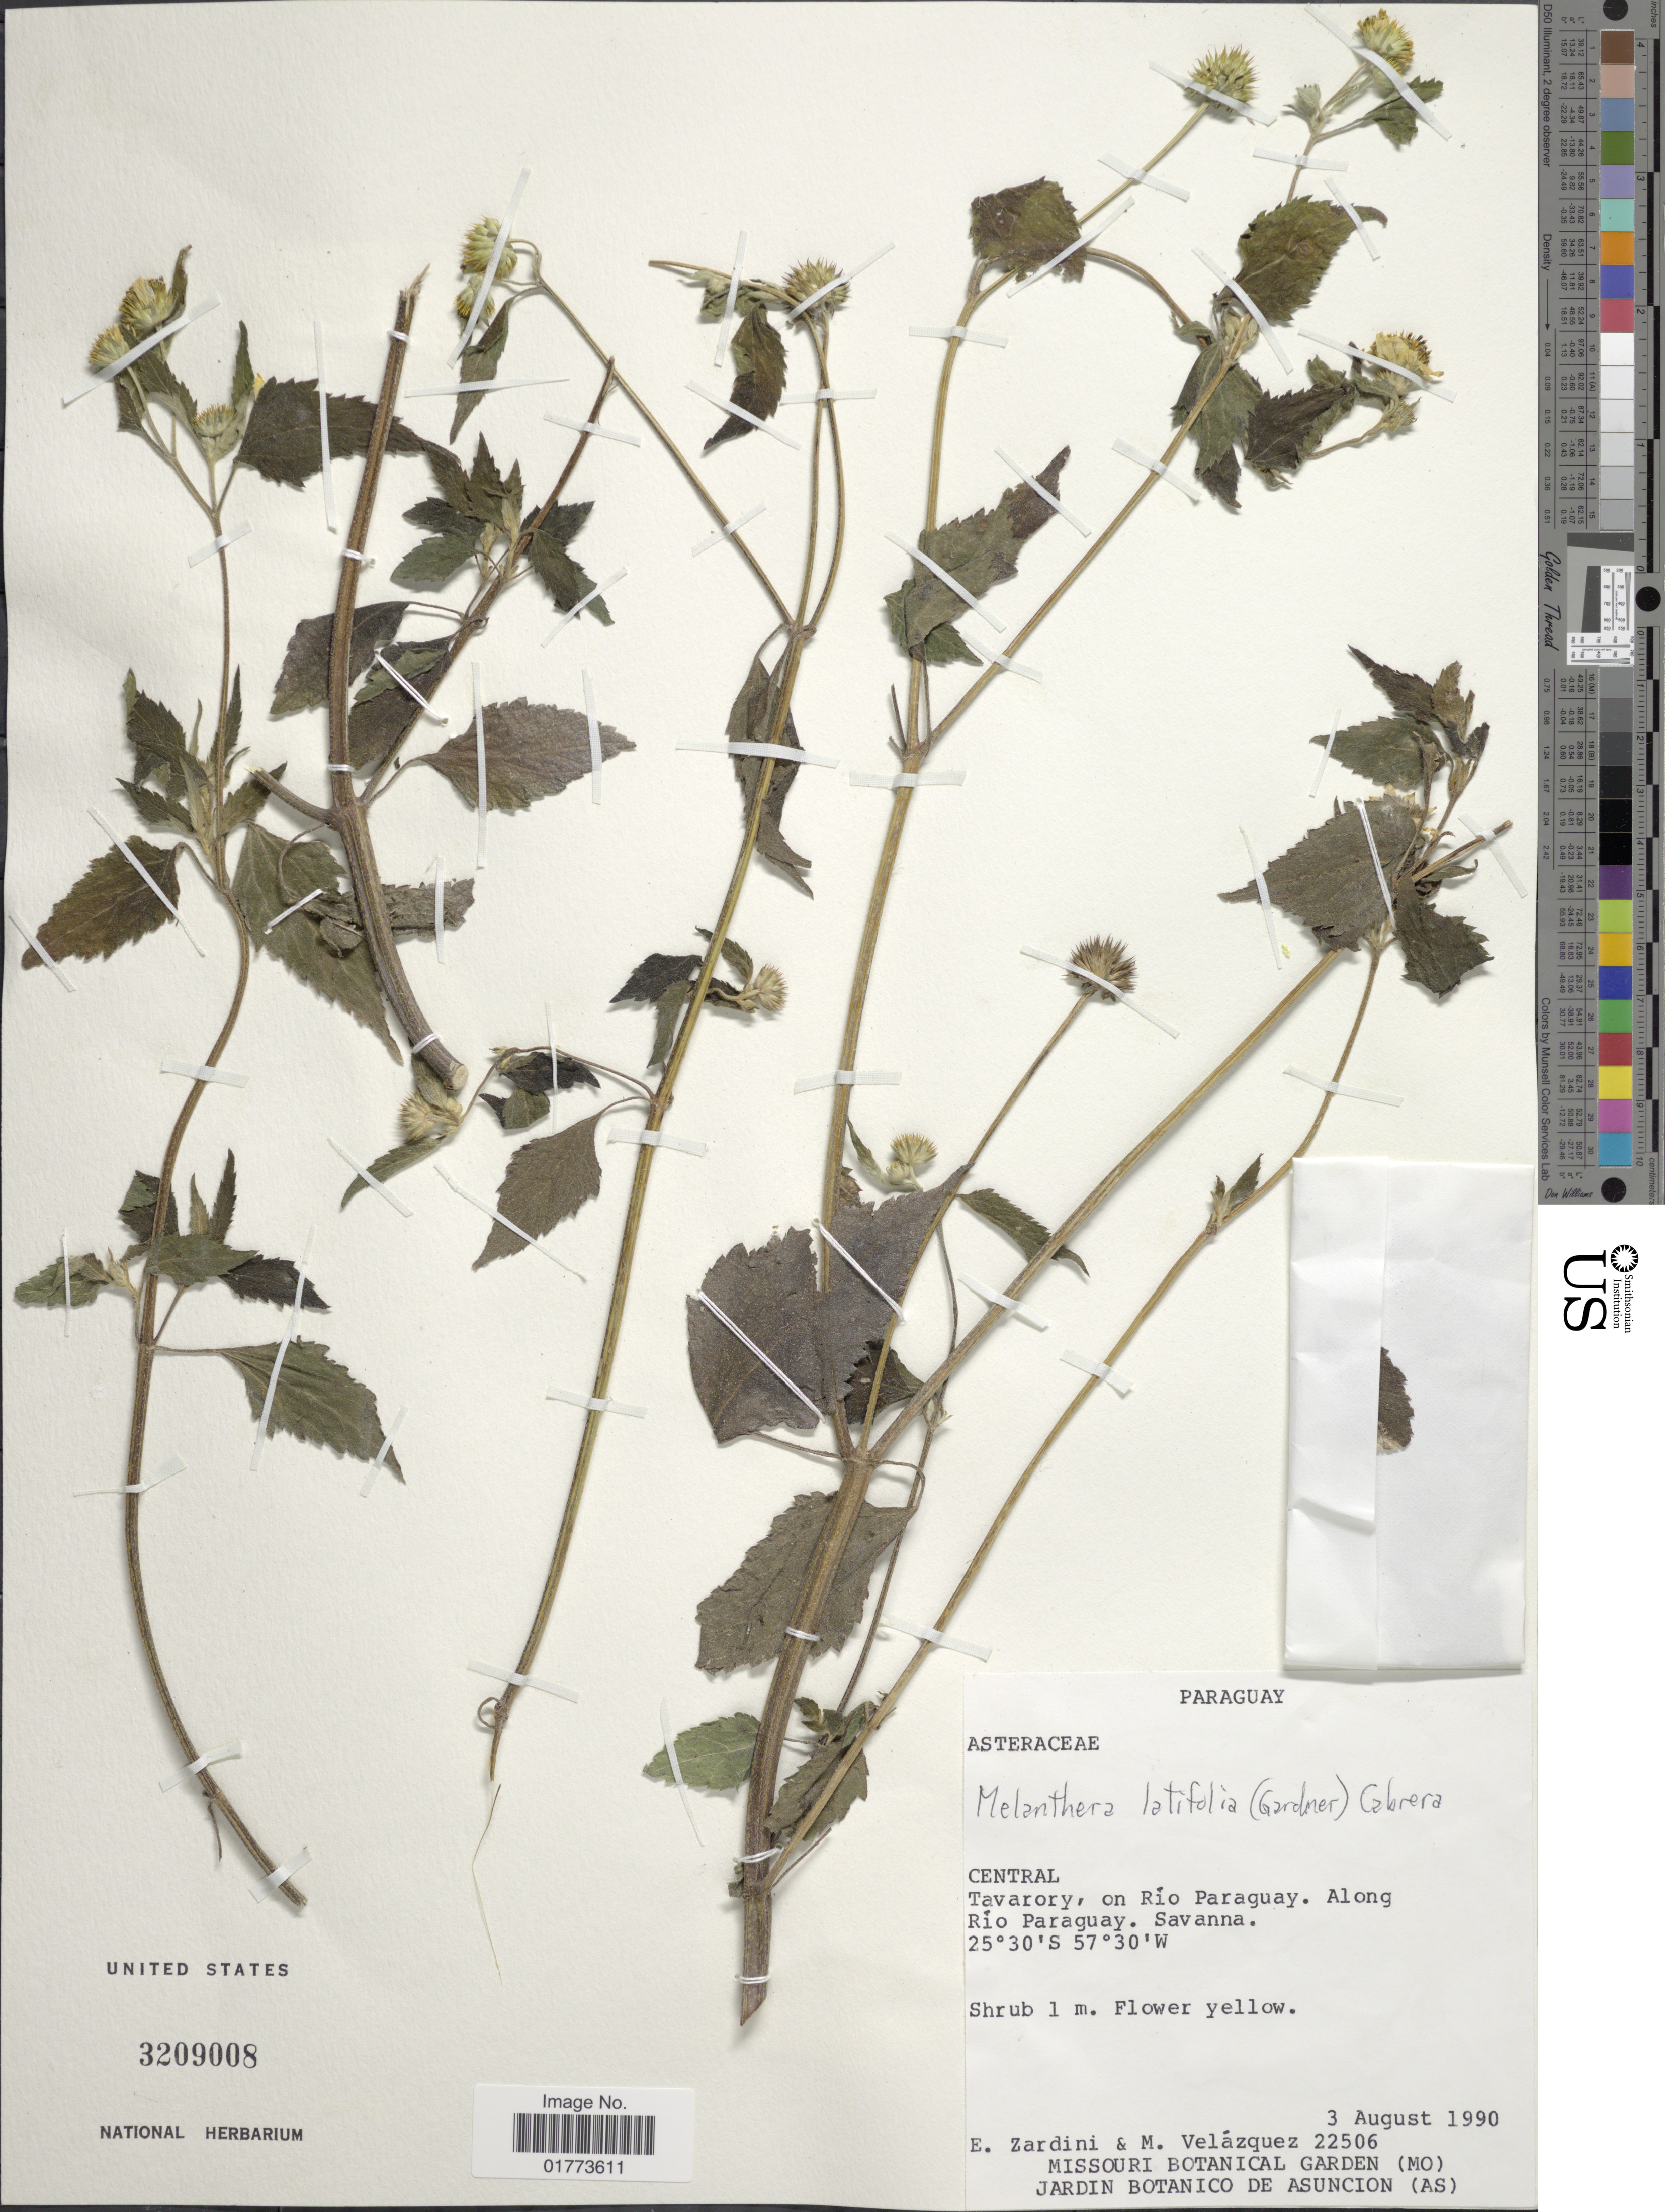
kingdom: Plantae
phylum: Tracheophyta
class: Magnoliopsida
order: Asterales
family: Asteraceae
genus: Melanthera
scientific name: Melanthera latifolia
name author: (Gardner)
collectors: E. M. Zardini & M. Velazquez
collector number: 22506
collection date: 1990-08-03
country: Paraguay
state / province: Central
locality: Tavarory, on Río Paraguay. Along Río Paraguay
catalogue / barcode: US 3209008